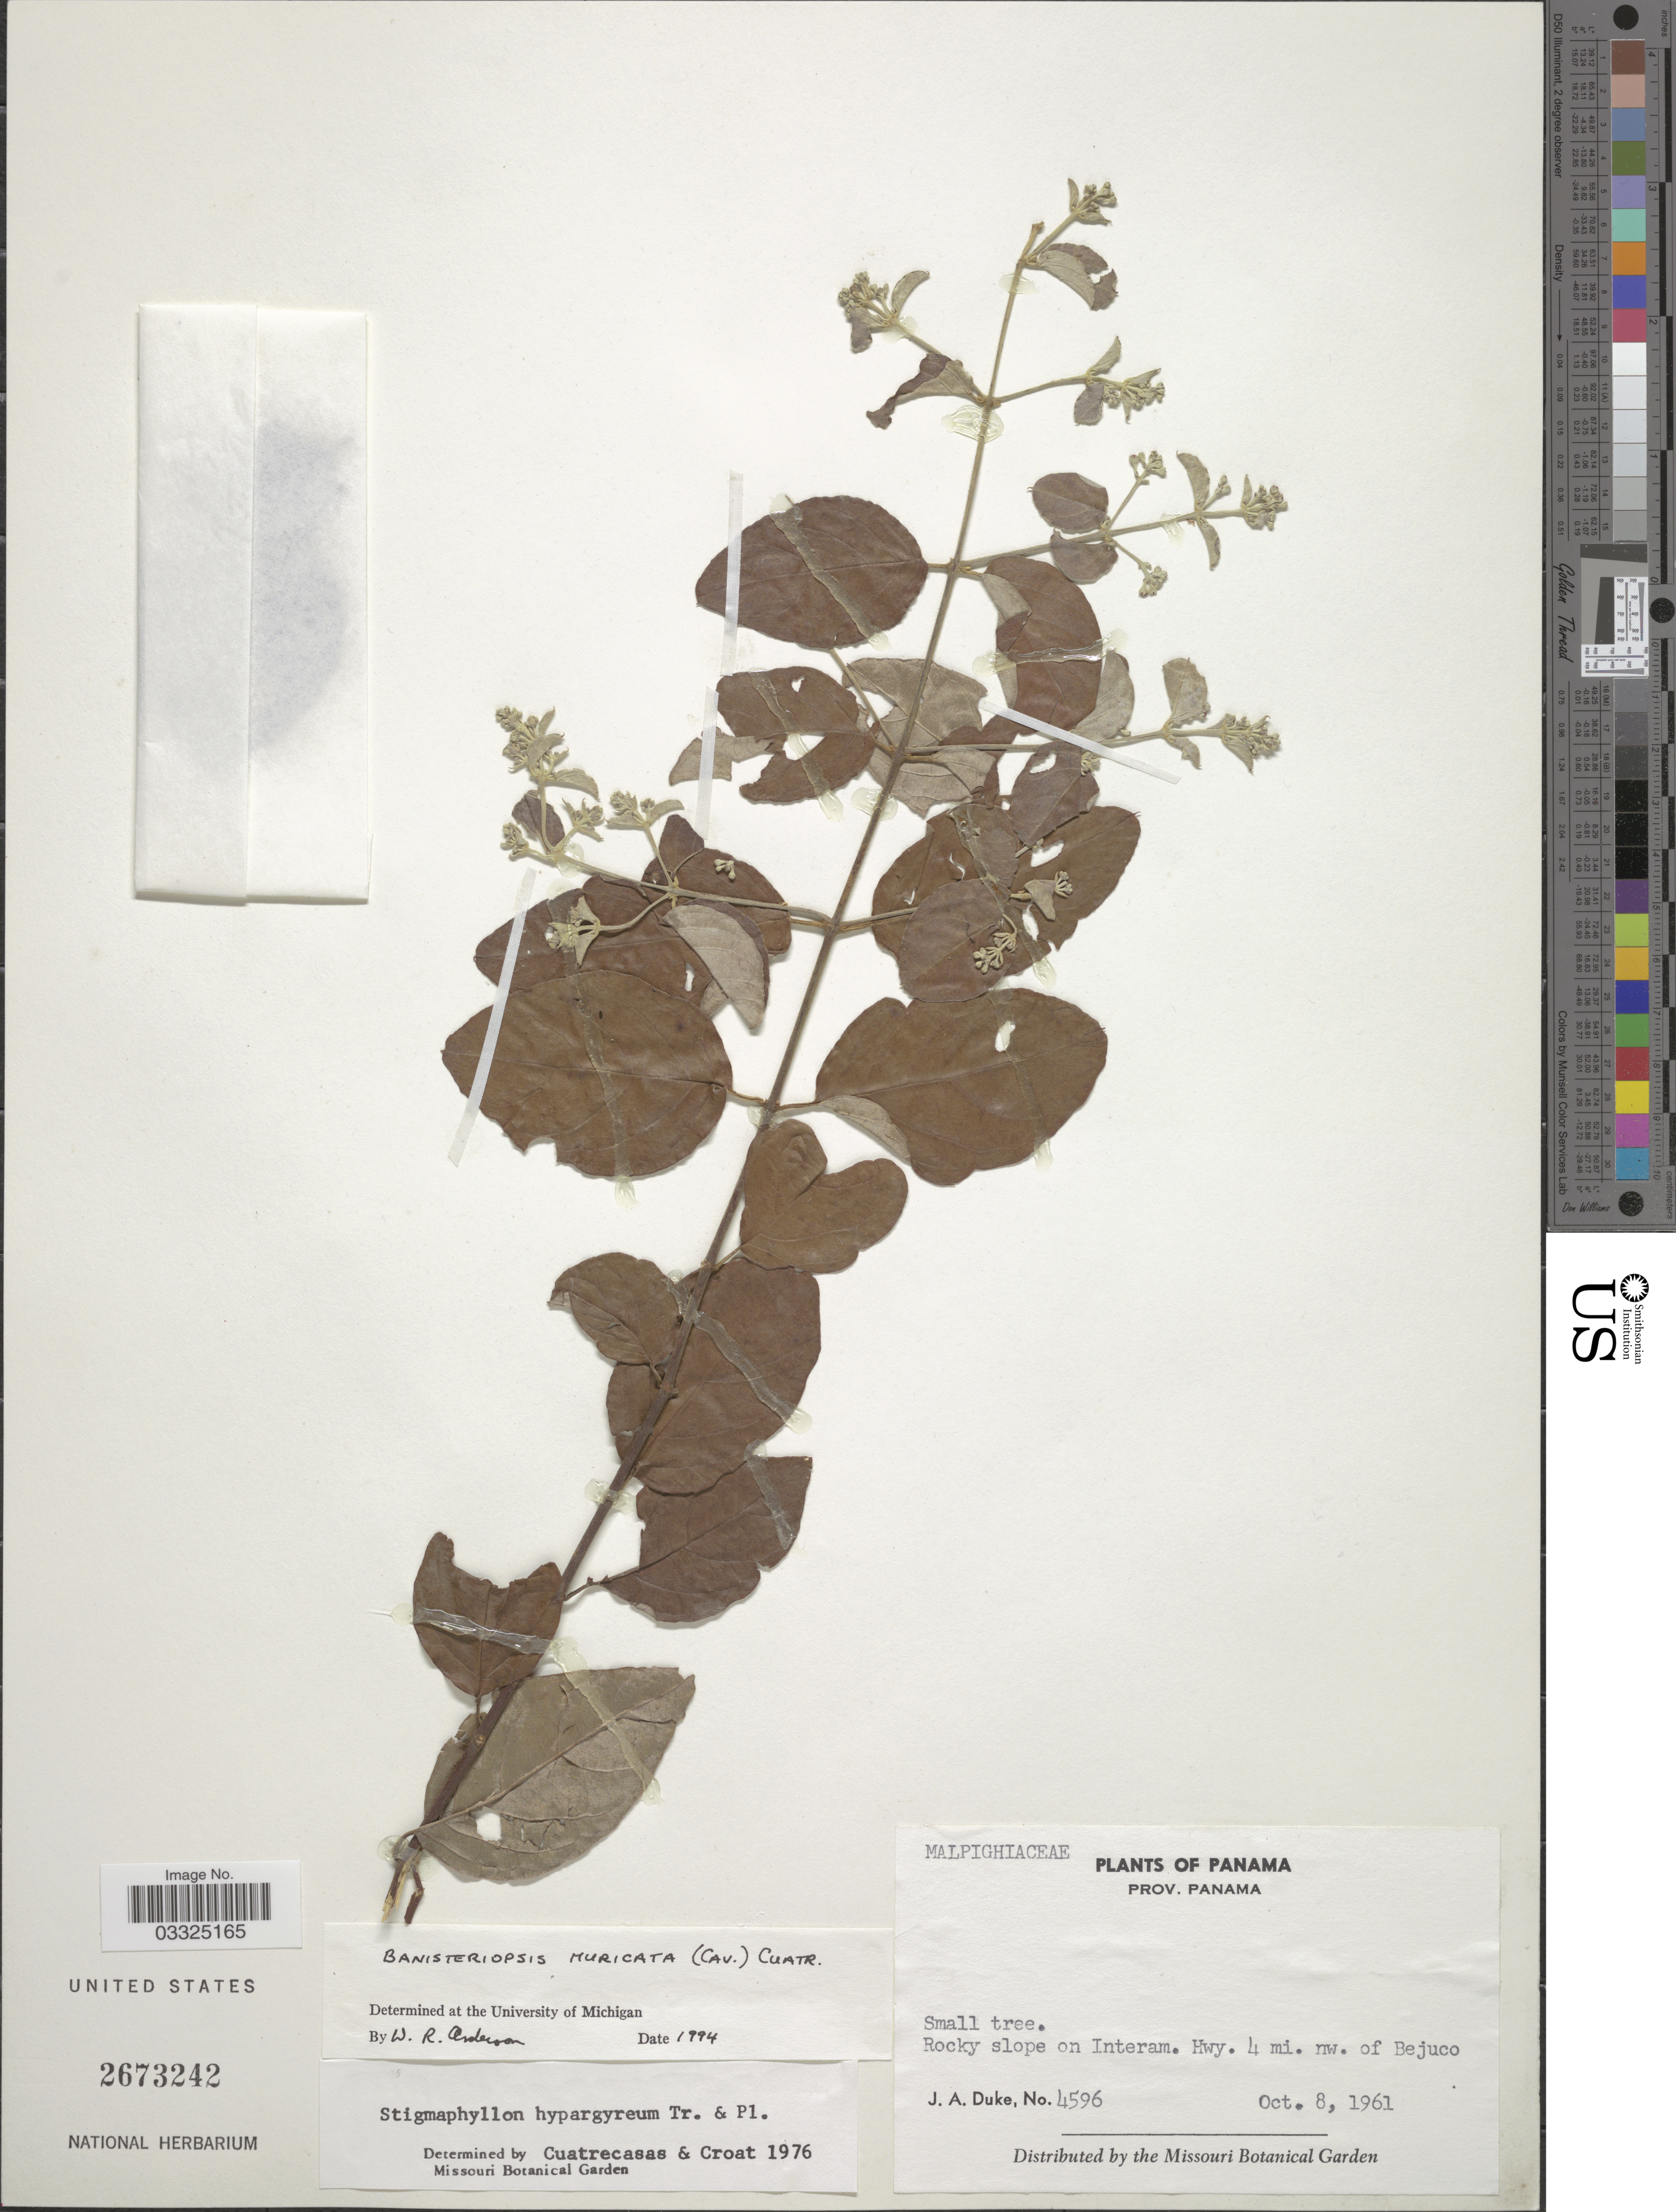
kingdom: Plantae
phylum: Tracheophyta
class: Magnoliopsida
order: Malpighiales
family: Malpighiaceae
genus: Banisteriopsis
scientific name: Banisteriopsis muricata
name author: (Cav.) Cuatrec.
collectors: J. A. Duke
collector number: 4596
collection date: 1961-10-08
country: Panama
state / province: Panamá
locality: Rocky slope on Interam. Hwy. 4 mi. nw. of Bejuco.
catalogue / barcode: US 2673242